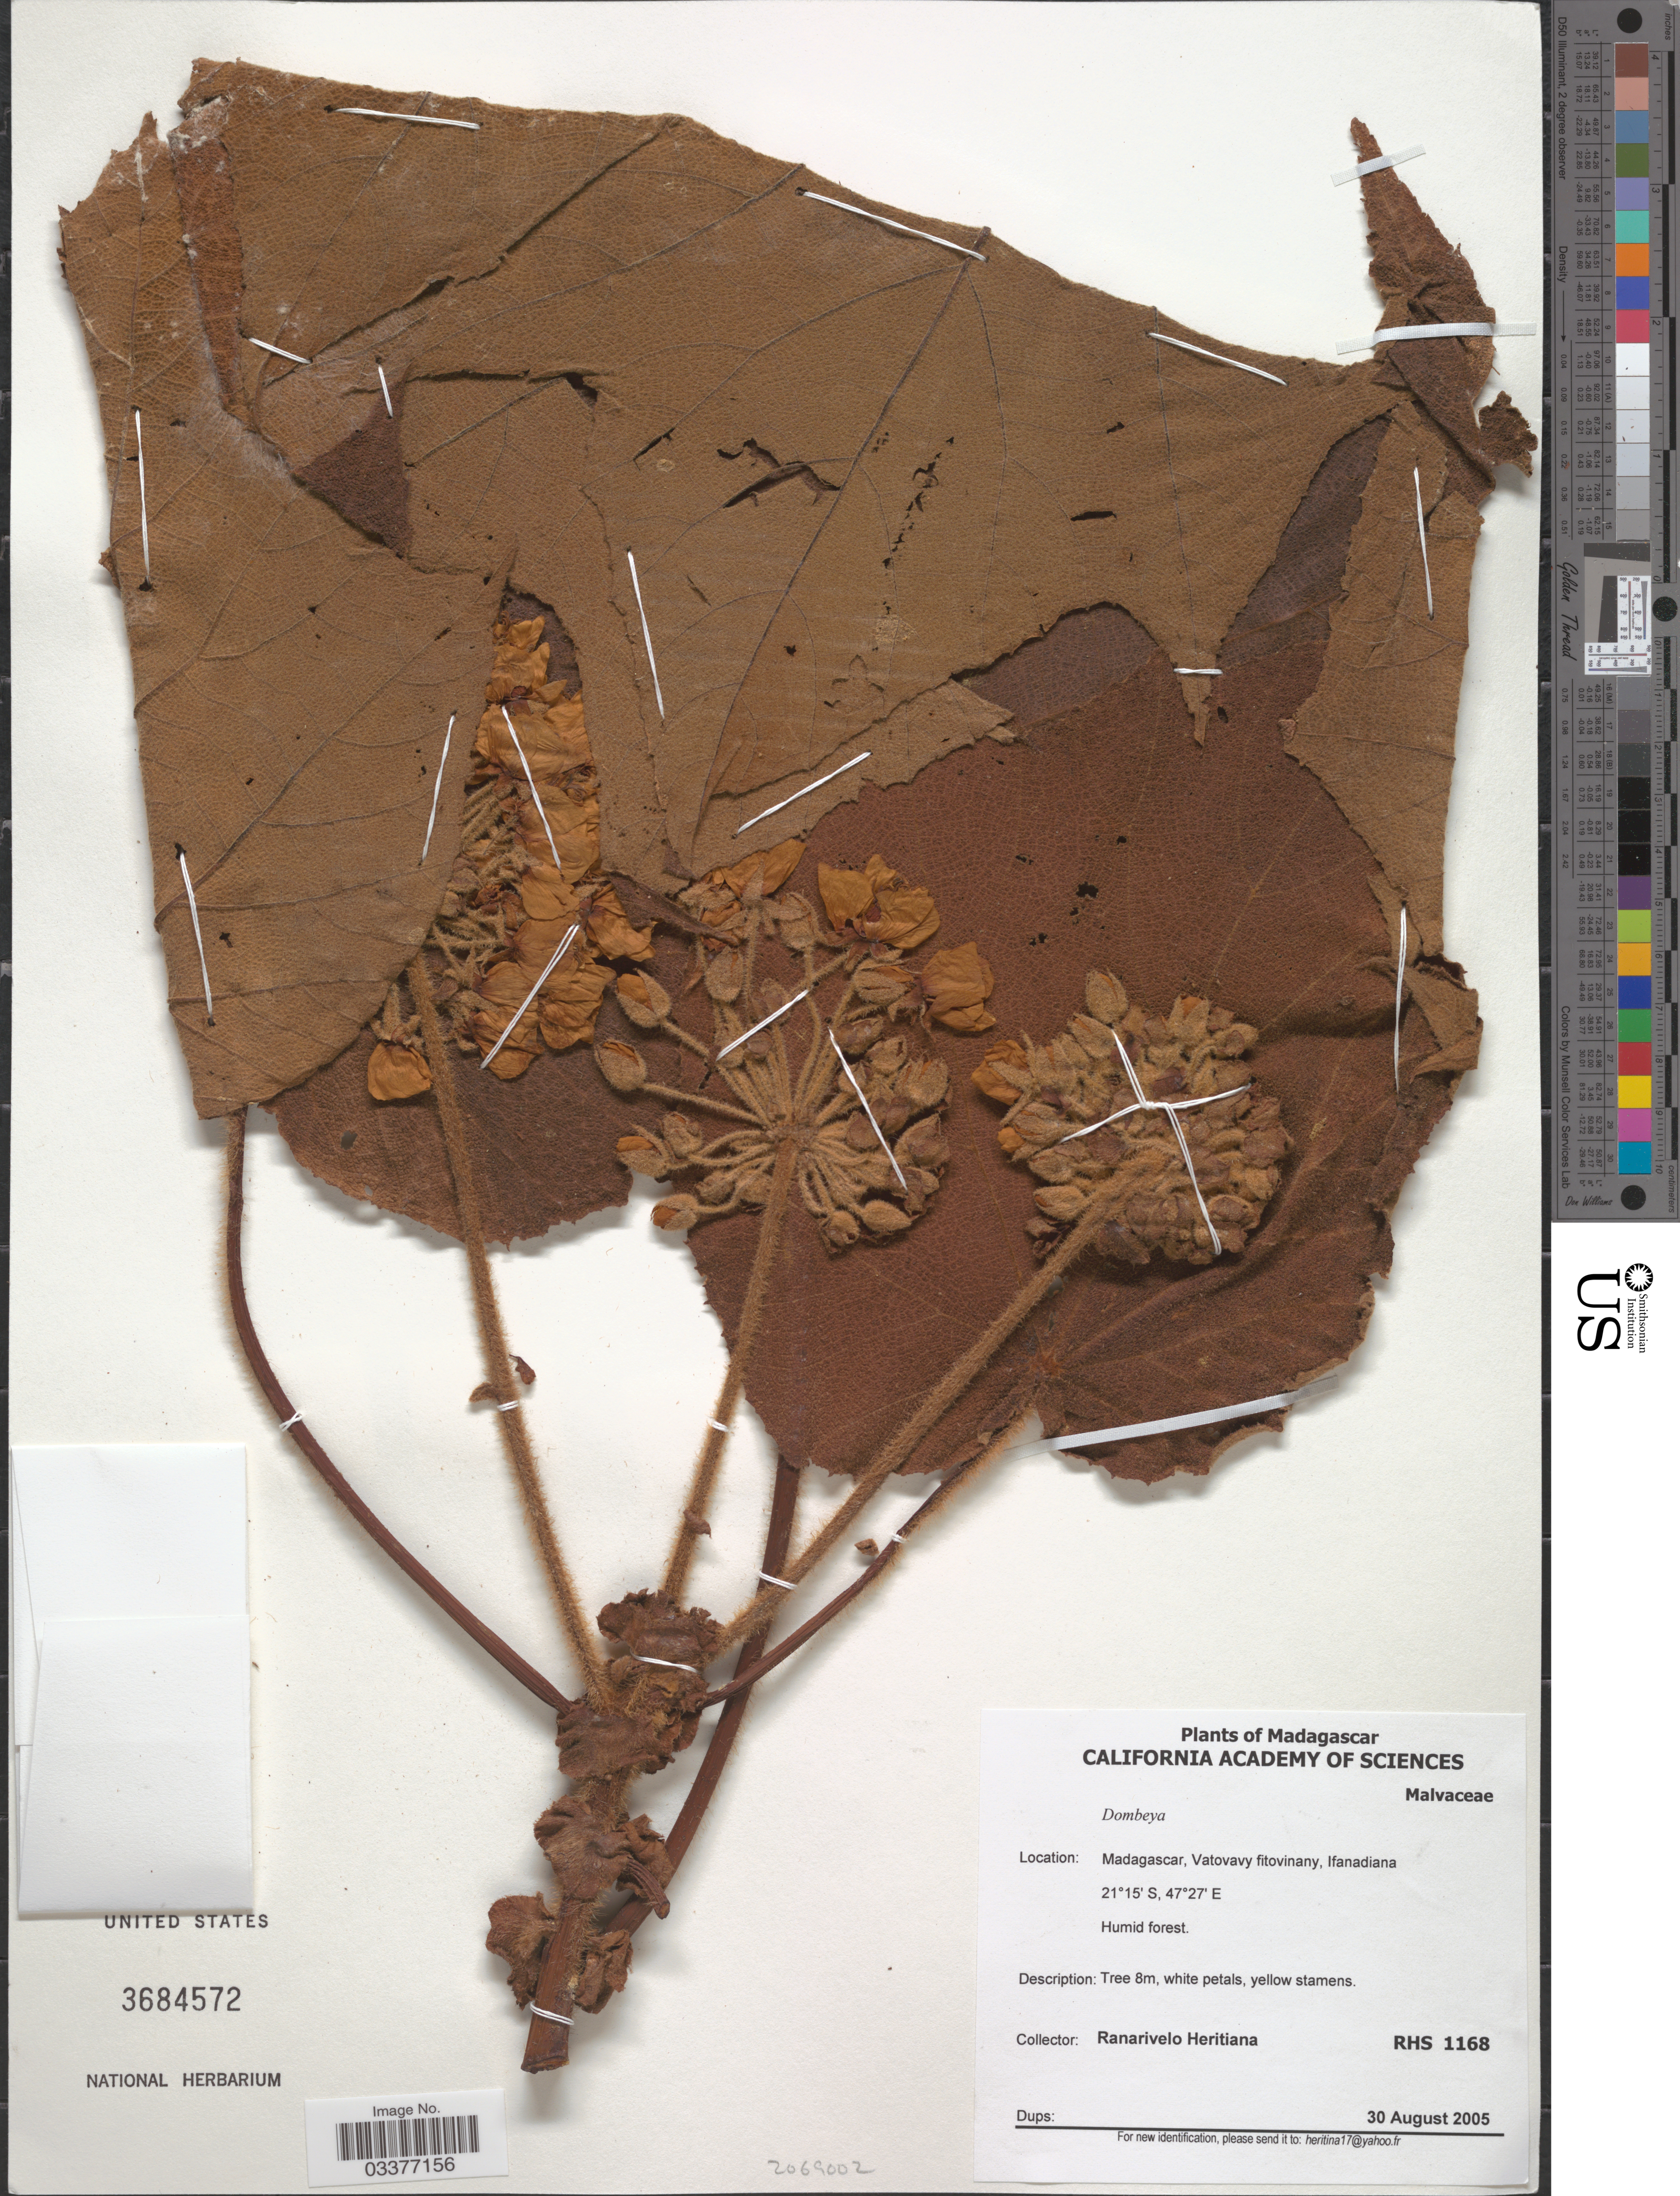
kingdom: Plantae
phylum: Tracheophyta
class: Magnoliopsida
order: Malvales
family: Malvaceae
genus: Dombeya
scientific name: Dombeya acerifolia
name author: (L.) Gaertn.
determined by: Jourdain-Fievet, L.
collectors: R. Heritiana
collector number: RHS 1168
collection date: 2005-08-30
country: Madagascar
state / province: Vatovavy Fitovinany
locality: Ifanadiana.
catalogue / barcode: US 3684572